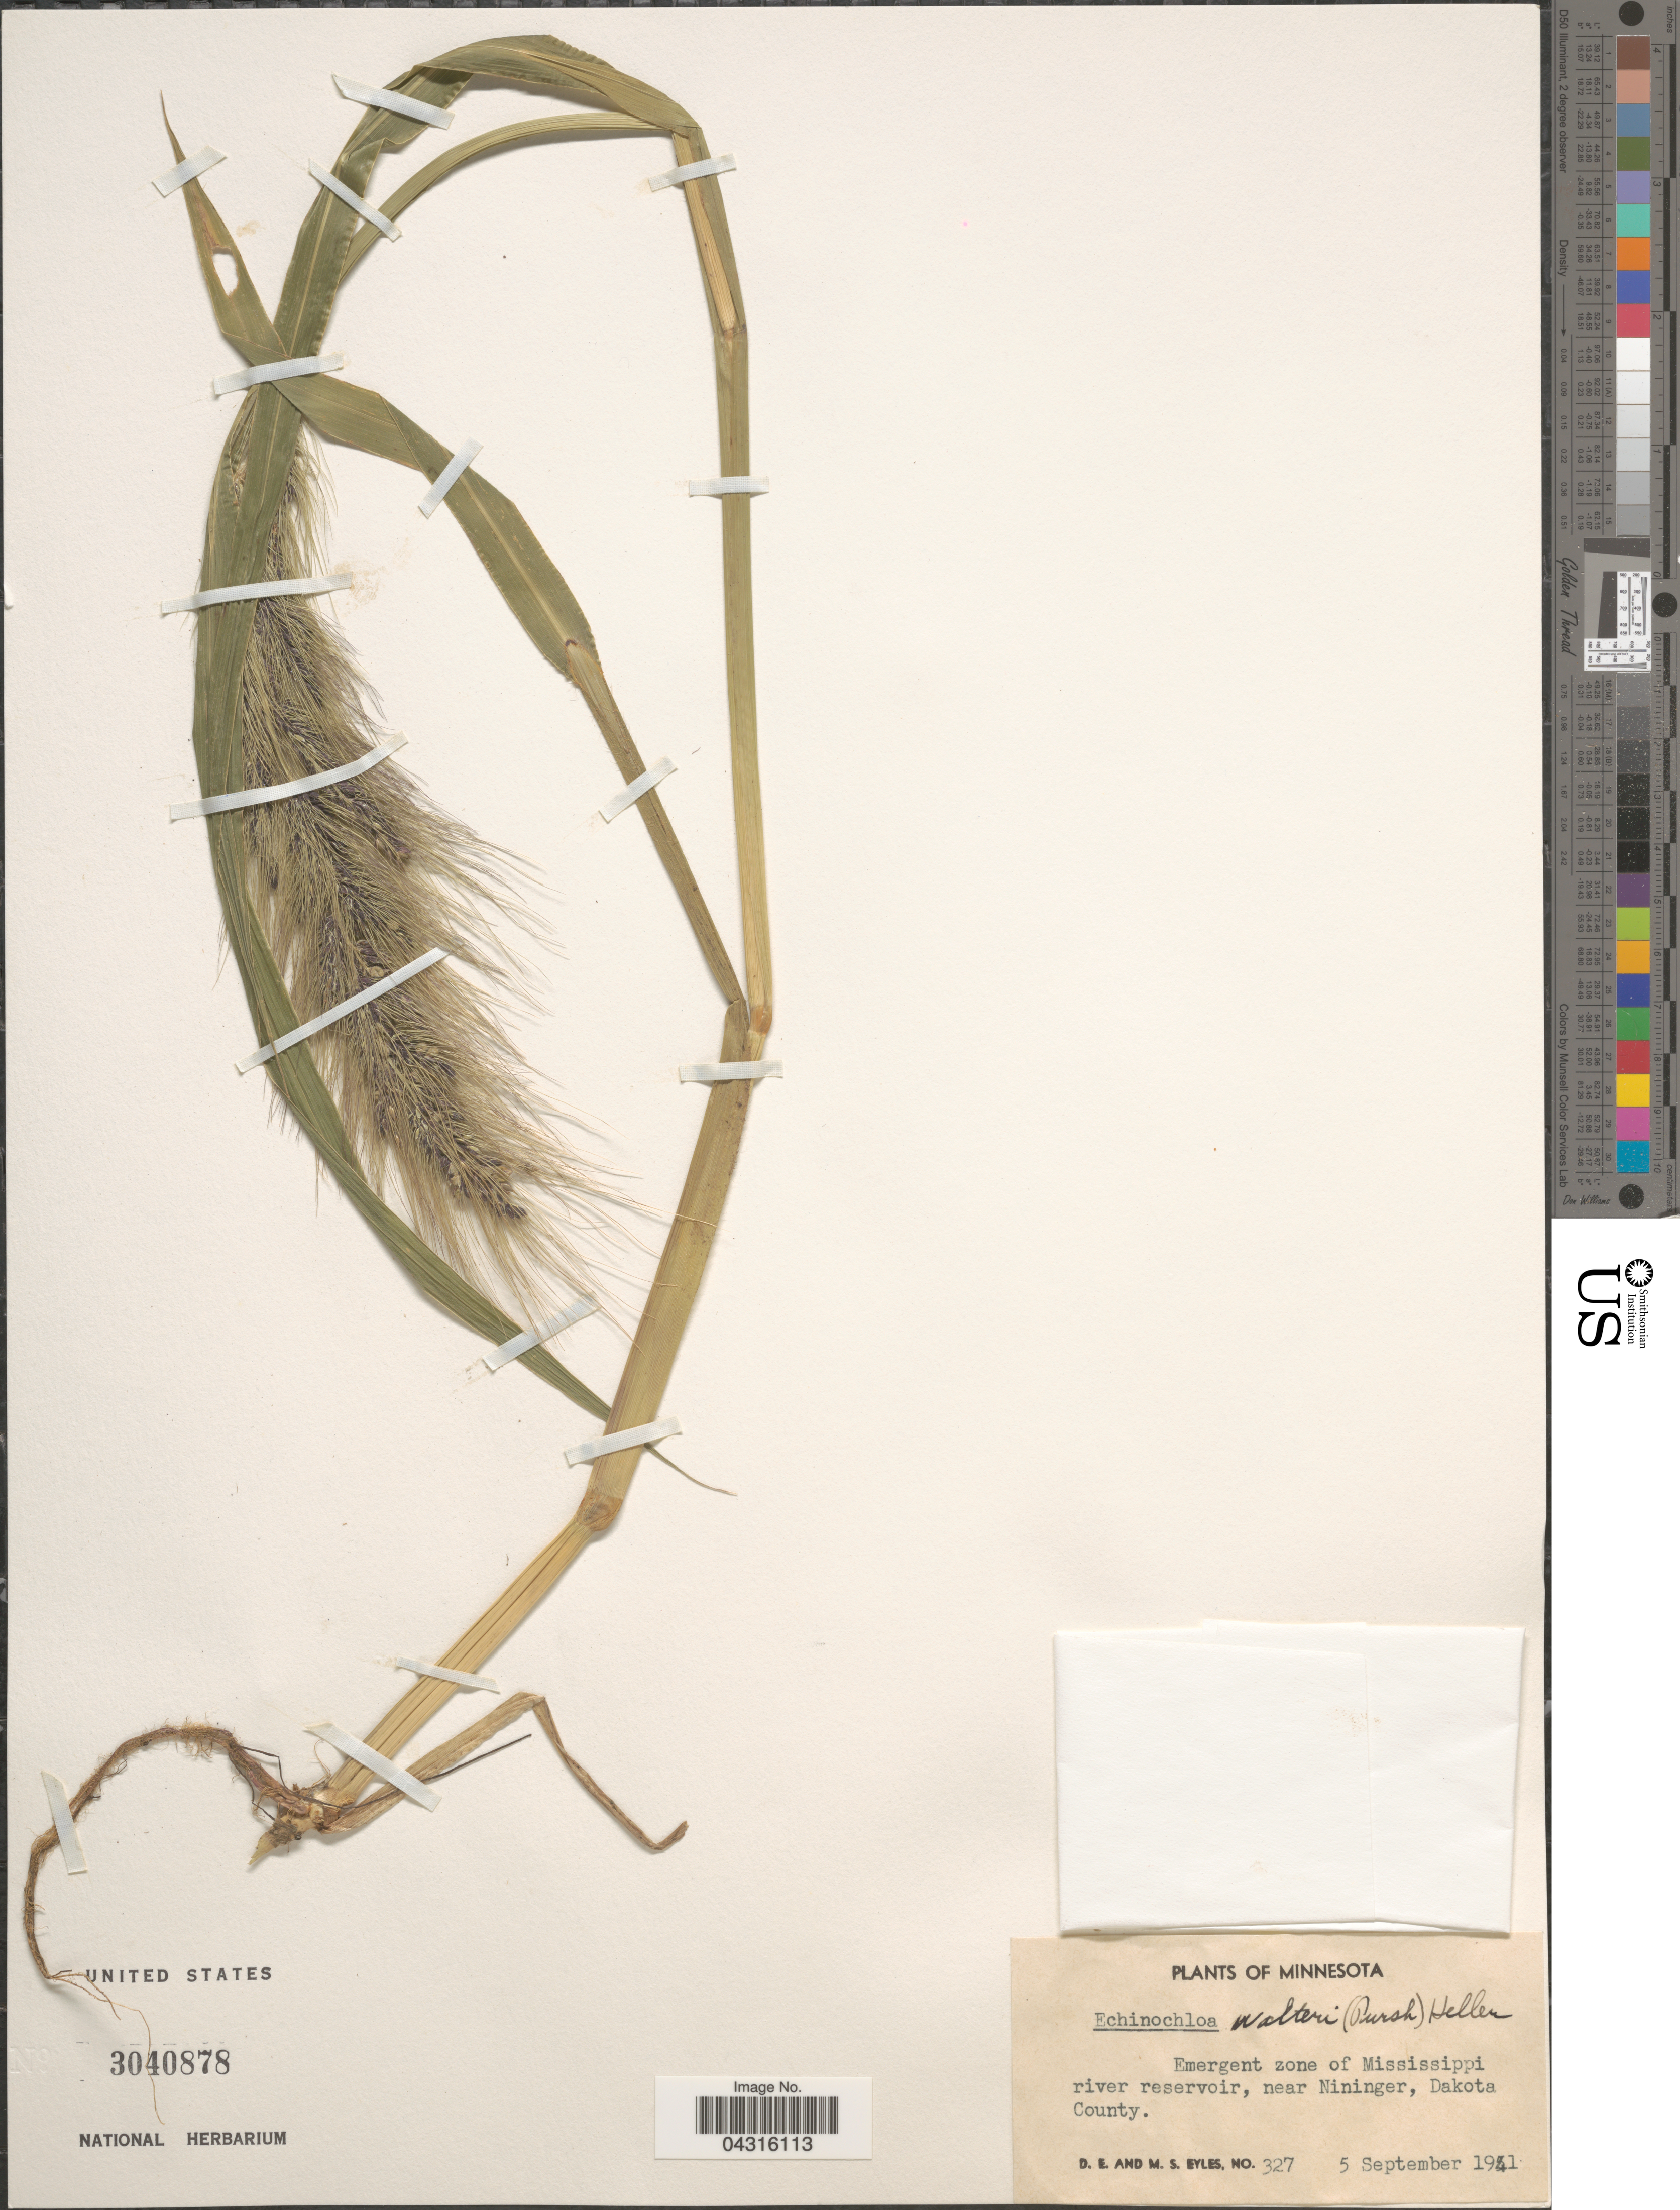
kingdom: Plantae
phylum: Tracheophyta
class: Liliopsida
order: Poales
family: Poaceae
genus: Echinochloa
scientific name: Echinochloa walteri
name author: (Pursh) A. Heller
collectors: D. Eyles & M. Eyles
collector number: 327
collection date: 1941-09-05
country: United States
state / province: Minnesota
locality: Emergent zone of Mississippi river reservoir, near Nininger, Dakota County.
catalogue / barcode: US 3040878